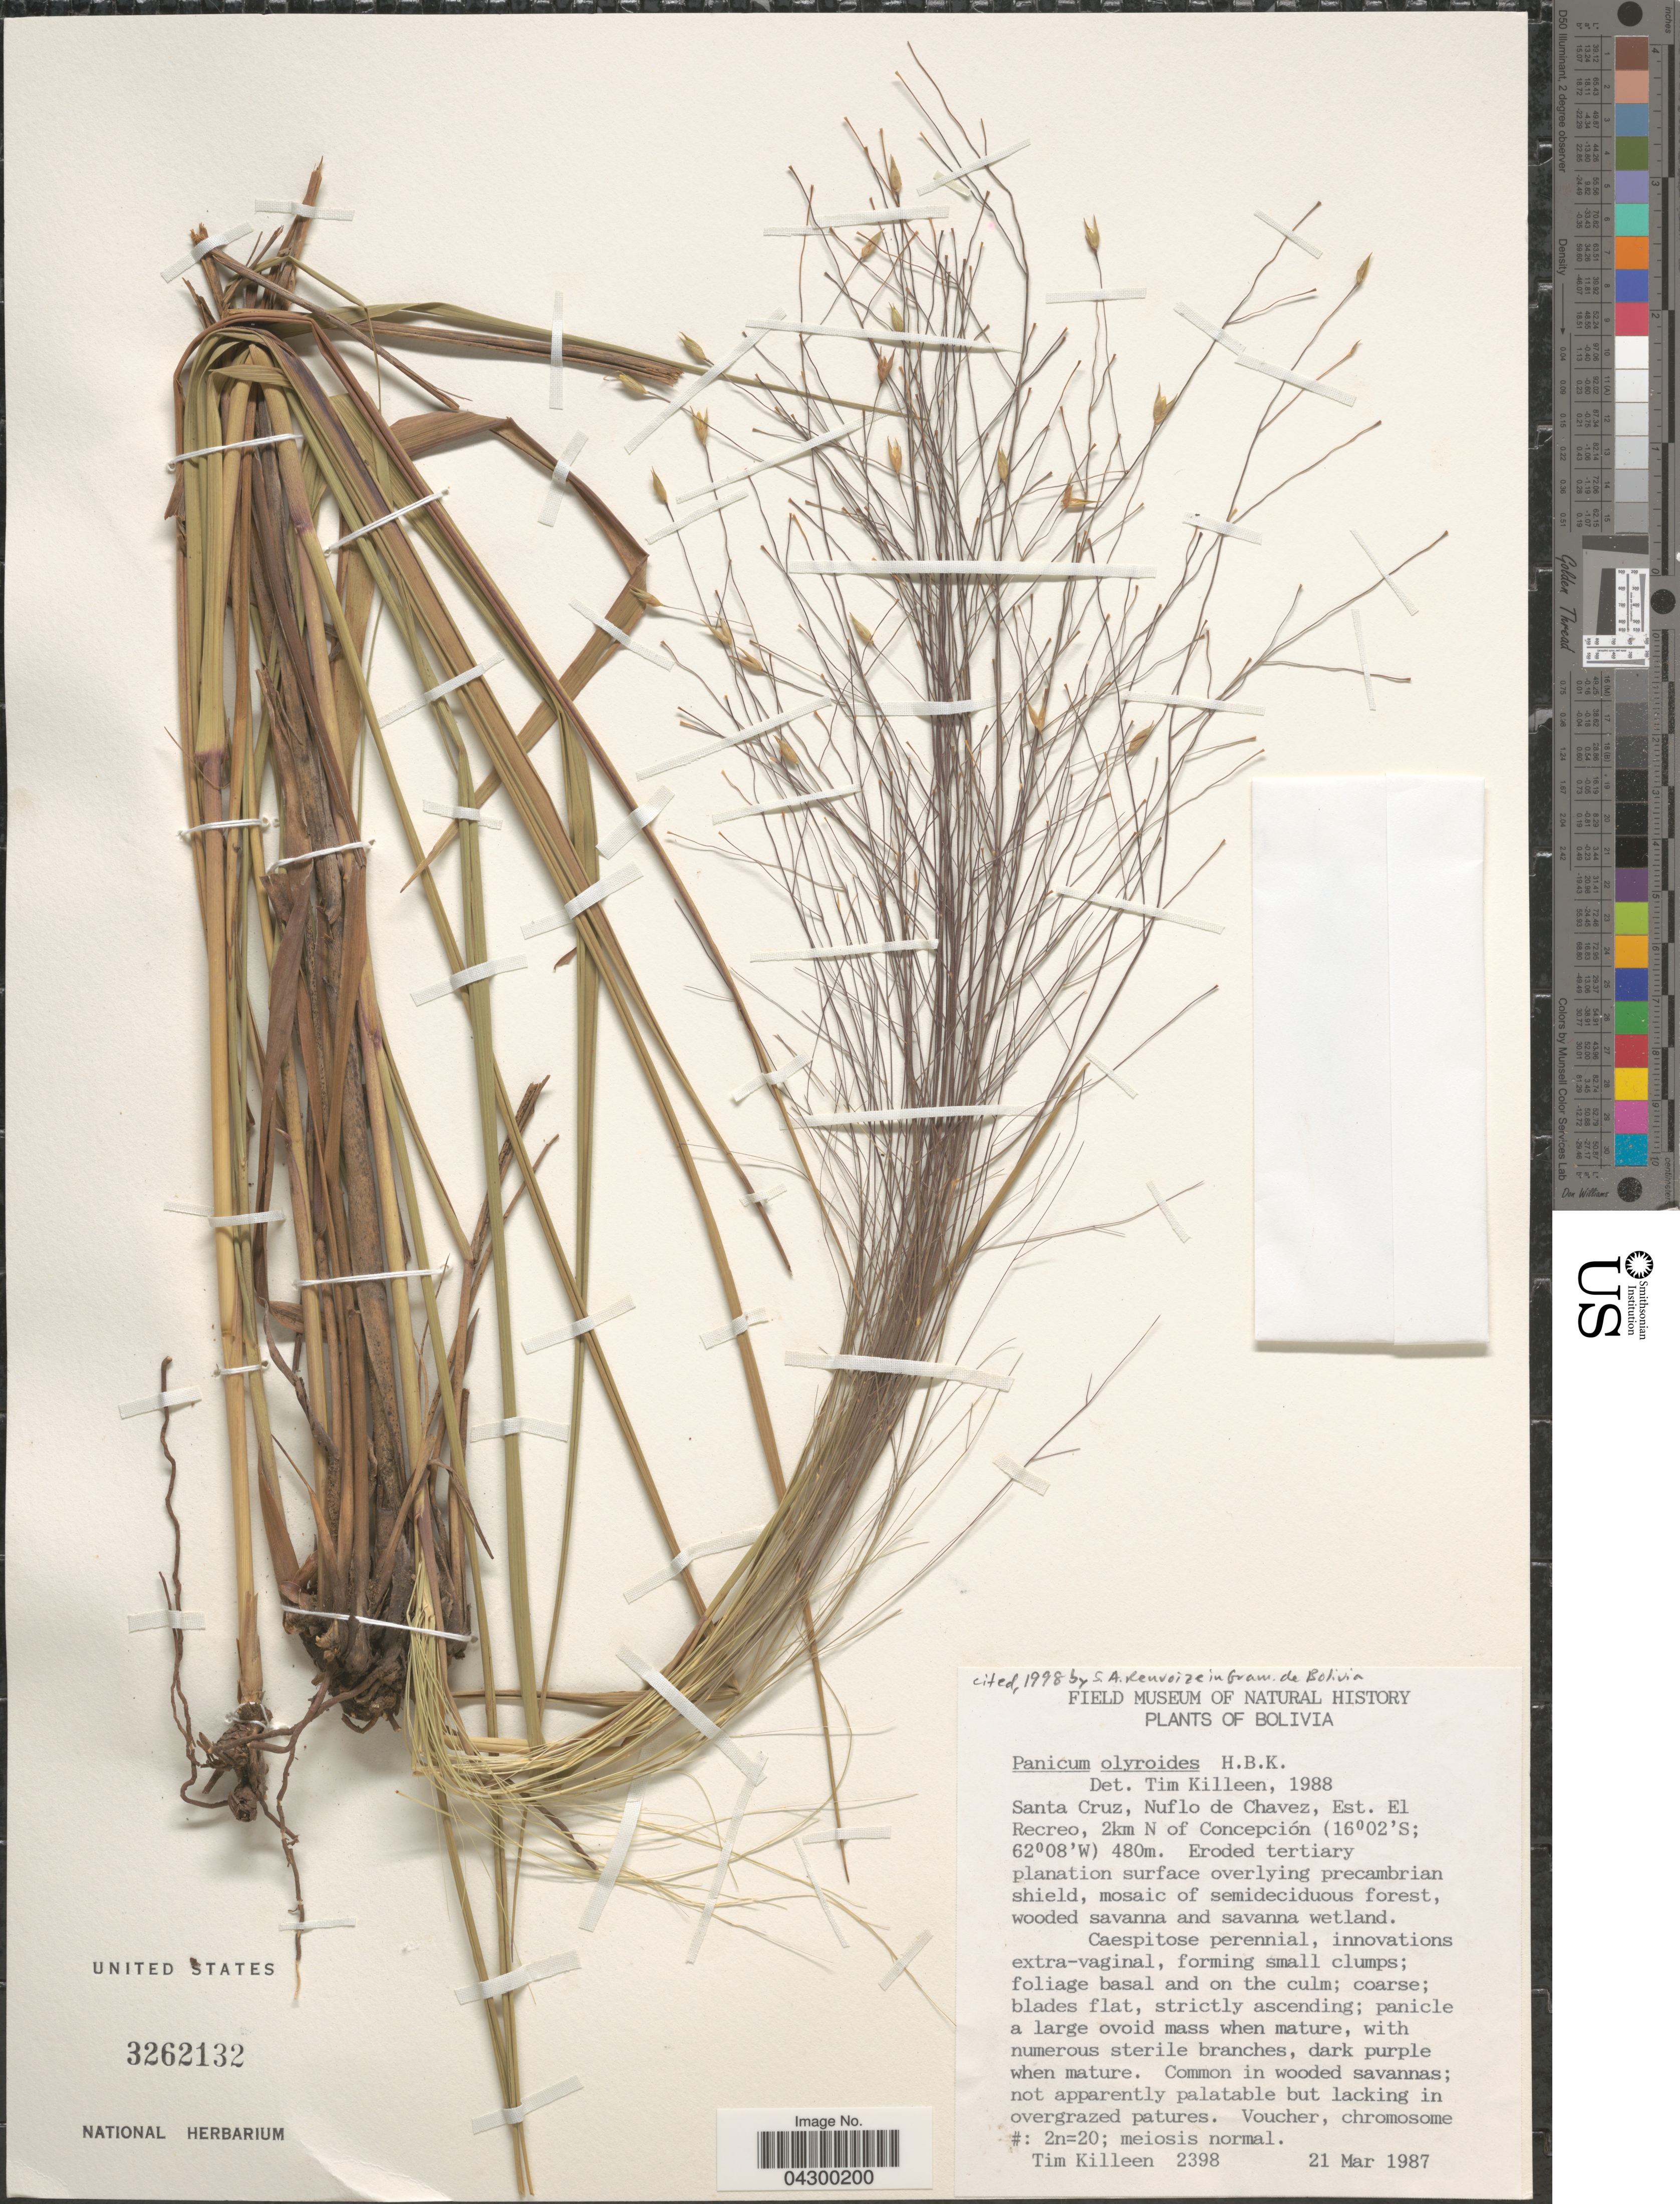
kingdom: Plantae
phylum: Tracheophyta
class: Liliopsida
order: Poales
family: Poaceae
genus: Panicum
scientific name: Panicum olyroides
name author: Kunth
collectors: T. J. Killeen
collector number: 2398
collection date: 1987-03-21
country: Bolivia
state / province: Santa Cruz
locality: Nuflo de Chavez, Est. El Recreo, 2km N of Concepción.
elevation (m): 480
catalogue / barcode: US 3262132